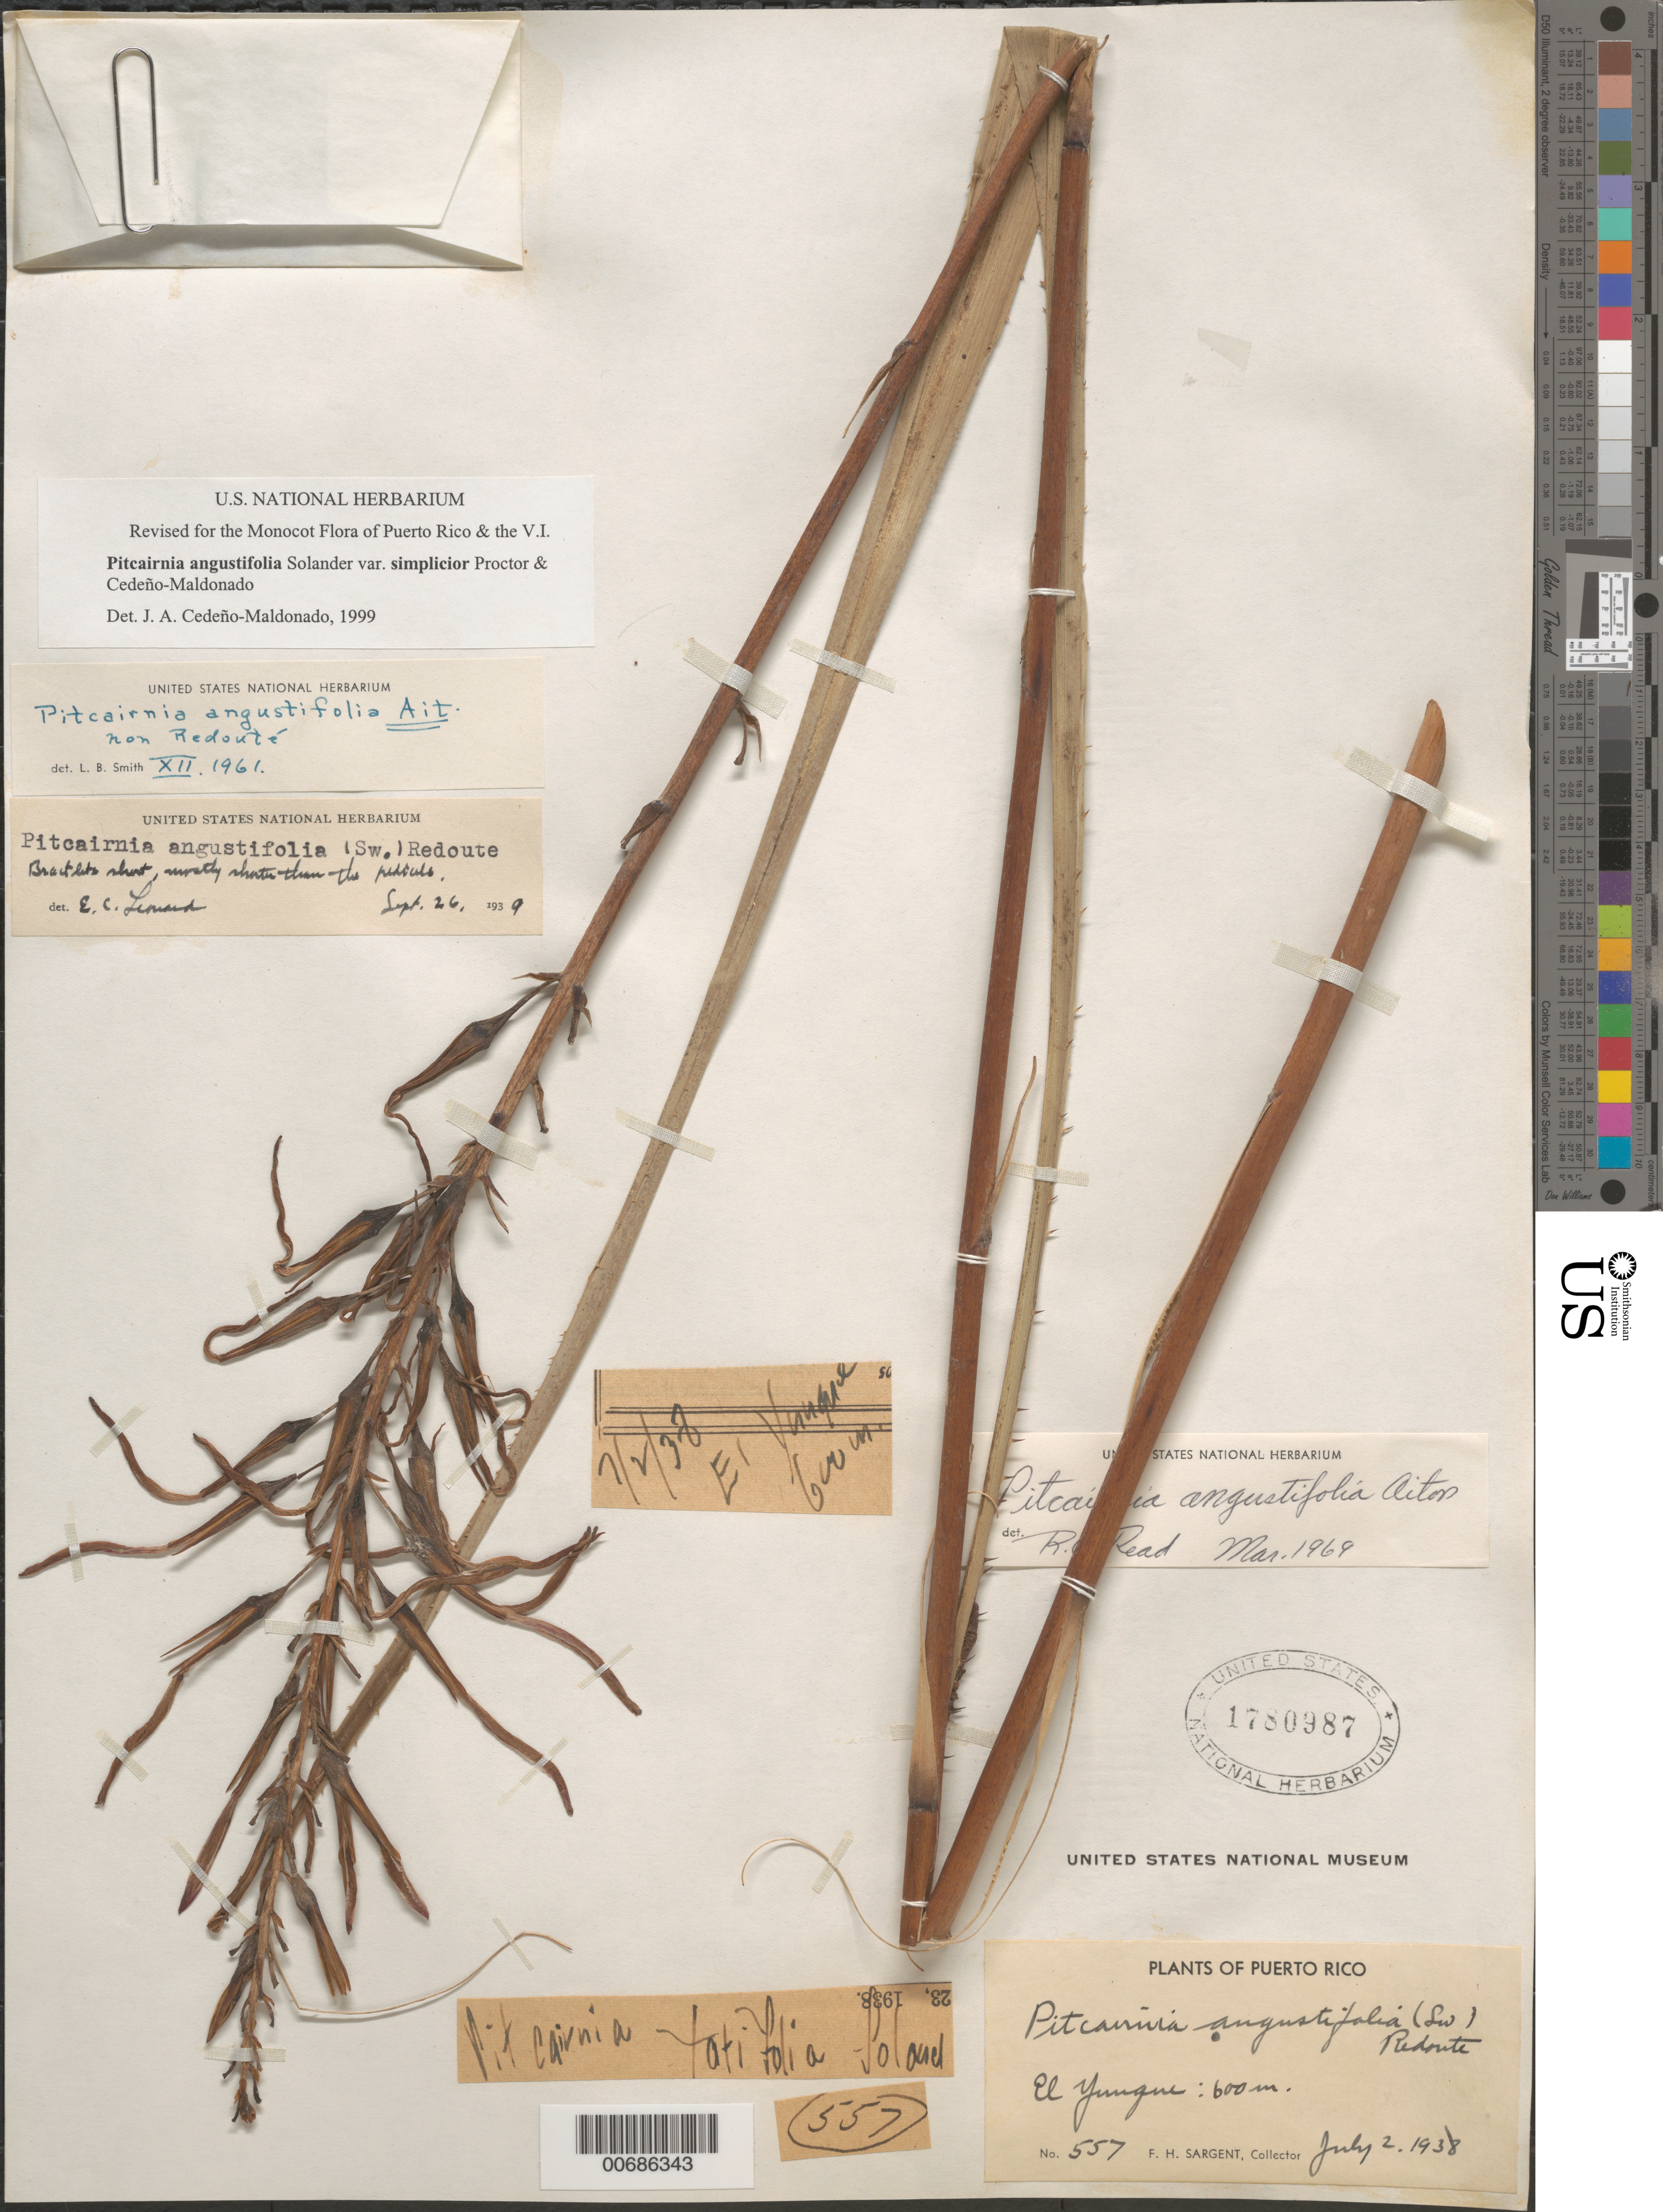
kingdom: Plantae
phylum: Tracheophyta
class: Liliopsida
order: Poales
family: Bromeliaceae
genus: Pitcairnia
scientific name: Pitcairnia angustifolia var. simplicior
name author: Proctor & Cedeño-Mald.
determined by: Cedeño-Maldonado, J. A.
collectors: F. H. Sargent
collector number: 557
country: Puerto Rico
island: Greater Antilles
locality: El Yunque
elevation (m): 600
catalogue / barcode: US 1780987